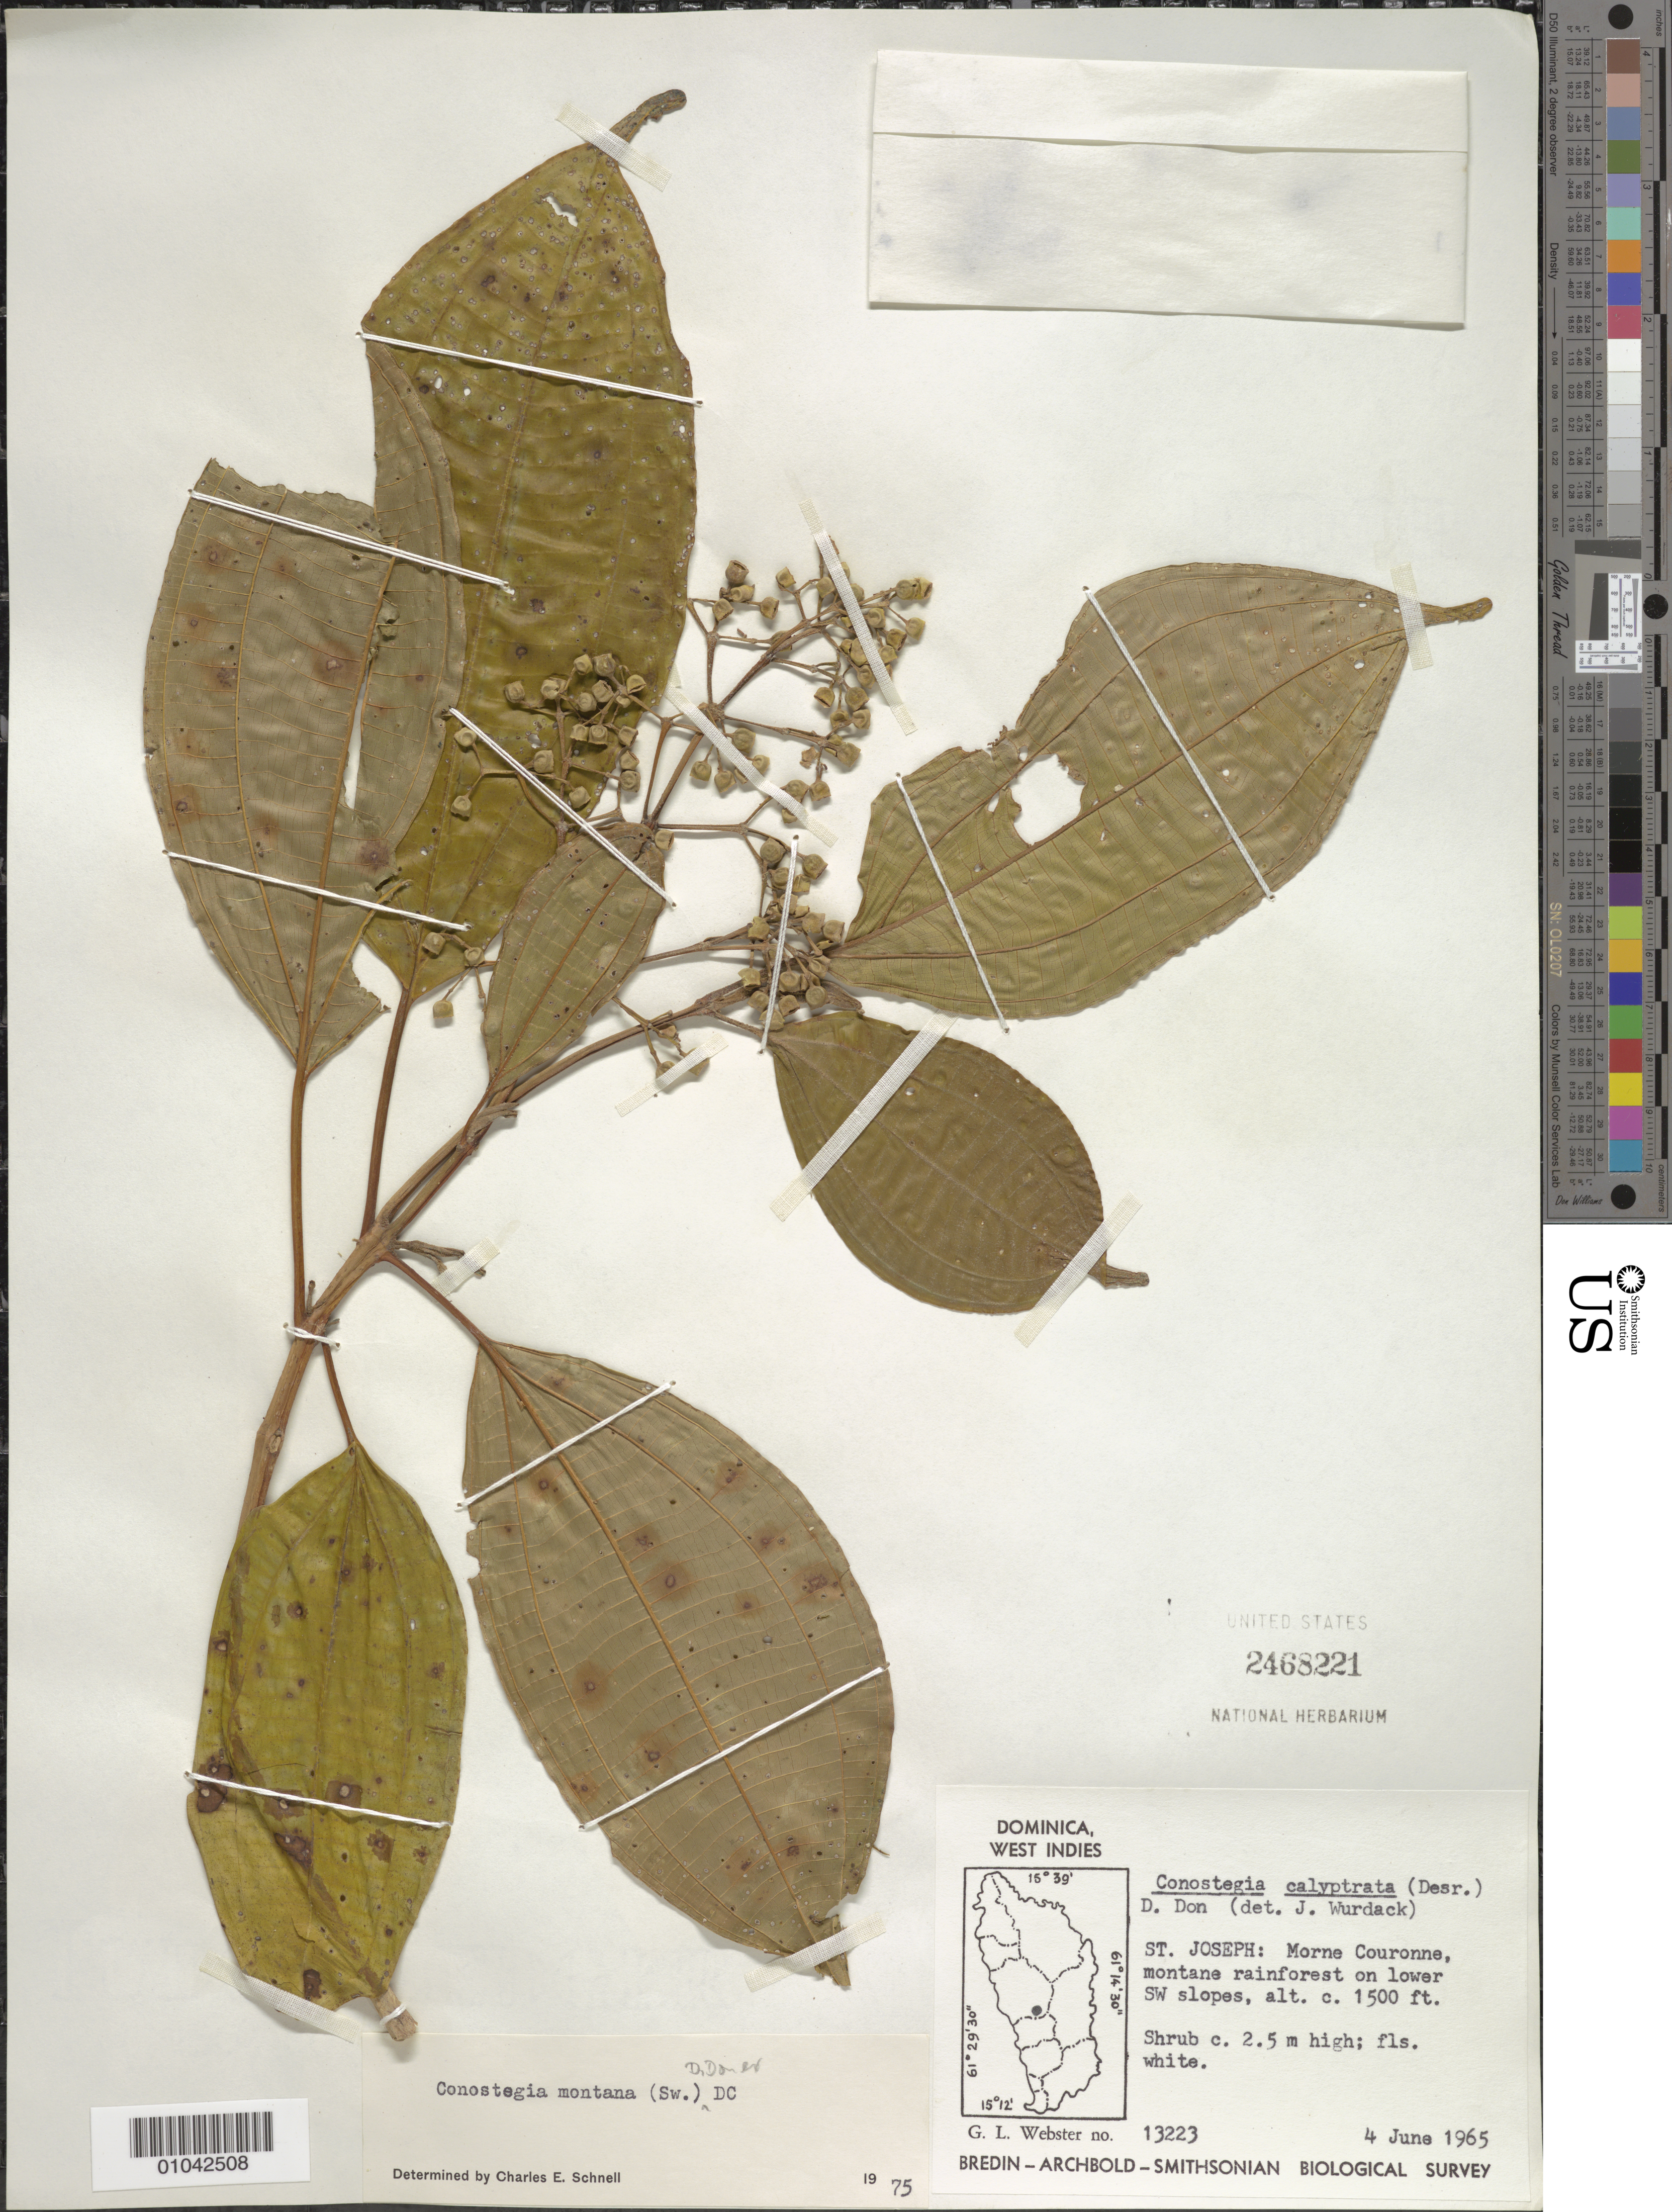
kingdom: Plantae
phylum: Tracheophyta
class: Magnoliopsida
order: Myrtales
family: Melastomataceae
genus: Conostegia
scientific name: Conostegia montana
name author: (Sw.) D. Don ex DC.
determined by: Schnell, C. E.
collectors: G. L. Webster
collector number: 13223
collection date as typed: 04 Jun 1965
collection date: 1965-06-04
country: Dominica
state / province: St. Joseph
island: Dominica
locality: Morne Couronne, lower SW slopes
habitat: Montane rainforest on lower SW slopes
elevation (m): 457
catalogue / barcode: US 2468221